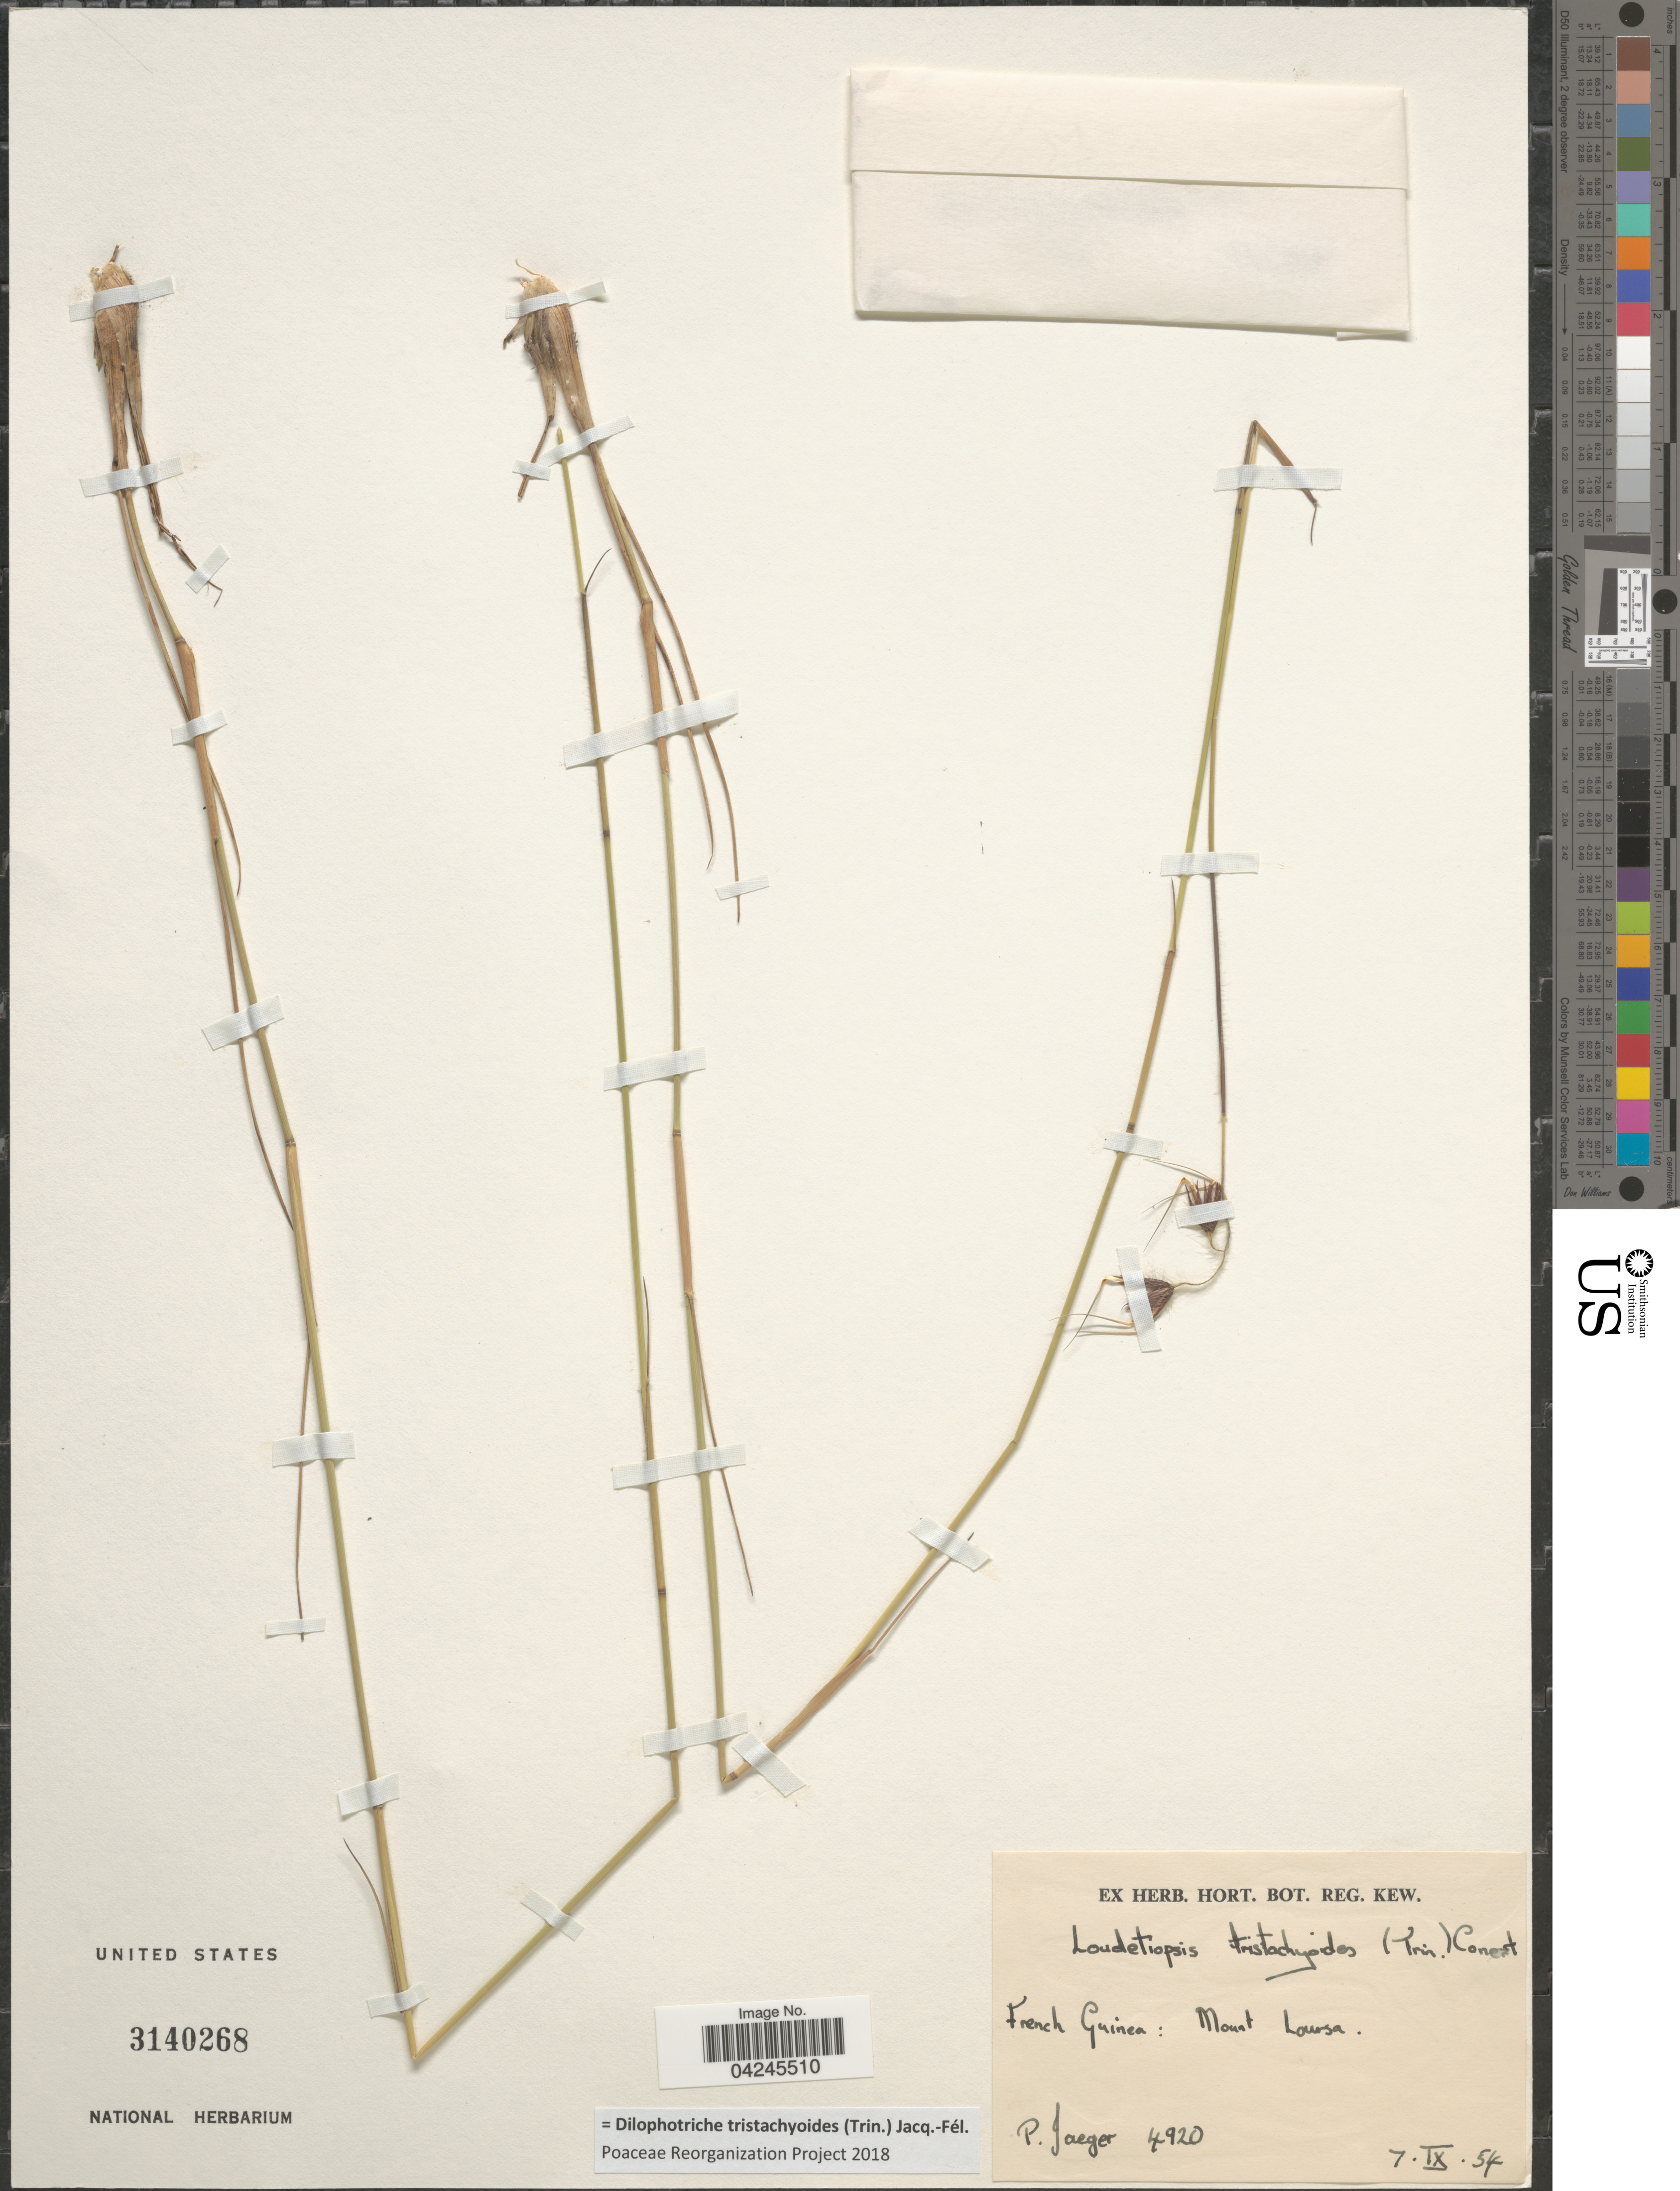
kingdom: Plantae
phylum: Tracheophyta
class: Liliopsida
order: Poales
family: Poaceae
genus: Dilophotriche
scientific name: Dilophotriche tristachyoides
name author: (Trin.) Jacq.-Fél.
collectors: P. Jaeger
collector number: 4920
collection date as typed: Transcribed d/m/y: 7/9/54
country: French Guiana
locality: Mount Louisa.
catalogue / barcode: US 3140268